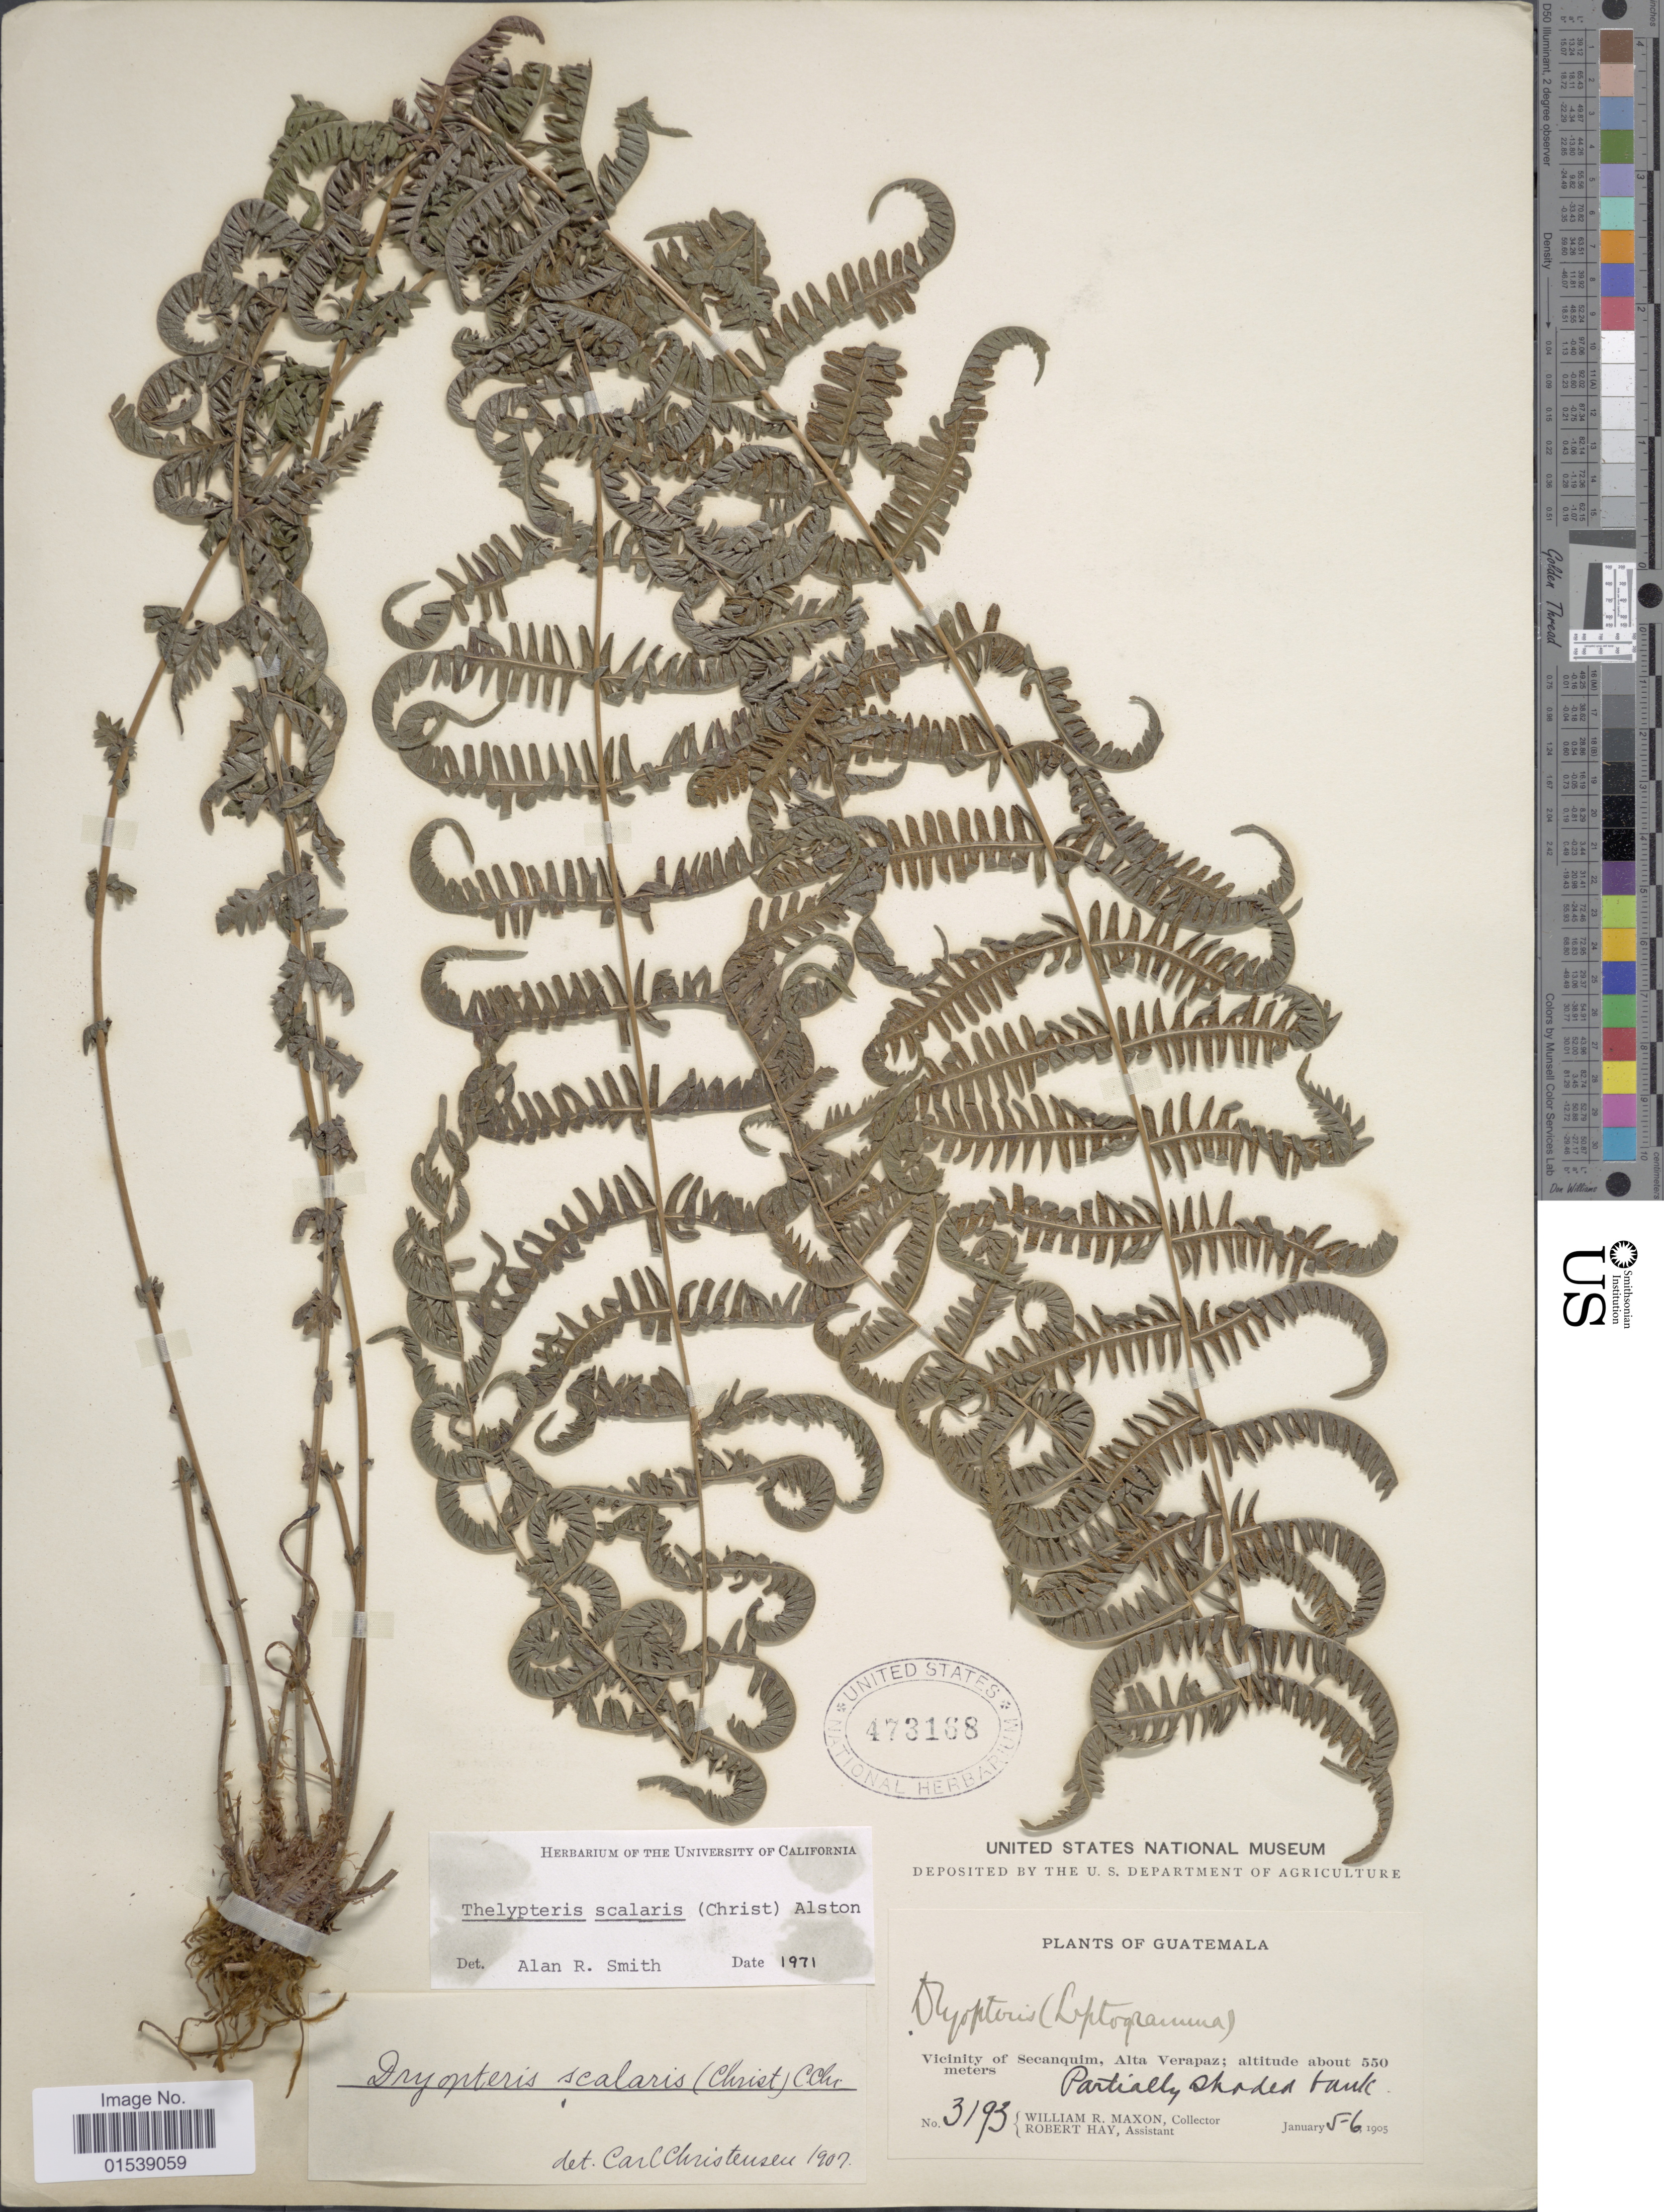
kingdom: Plantae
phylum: Tracheophyta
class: Polypodiopsida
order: Polypodiales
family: Thelypteridaceae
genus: Amauropelta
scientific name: Amauropelta scalaris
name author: (Christ) Á. Löve & D. Löve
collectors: W. R. Maxon & R. H. Hay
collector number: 3193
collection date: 1905-01-05/1905-01-06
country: Guatemala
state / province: Alta Verapaz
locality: Vicinity of Secanquim, Alta Verapaz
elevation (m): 550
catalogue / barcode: US 473168